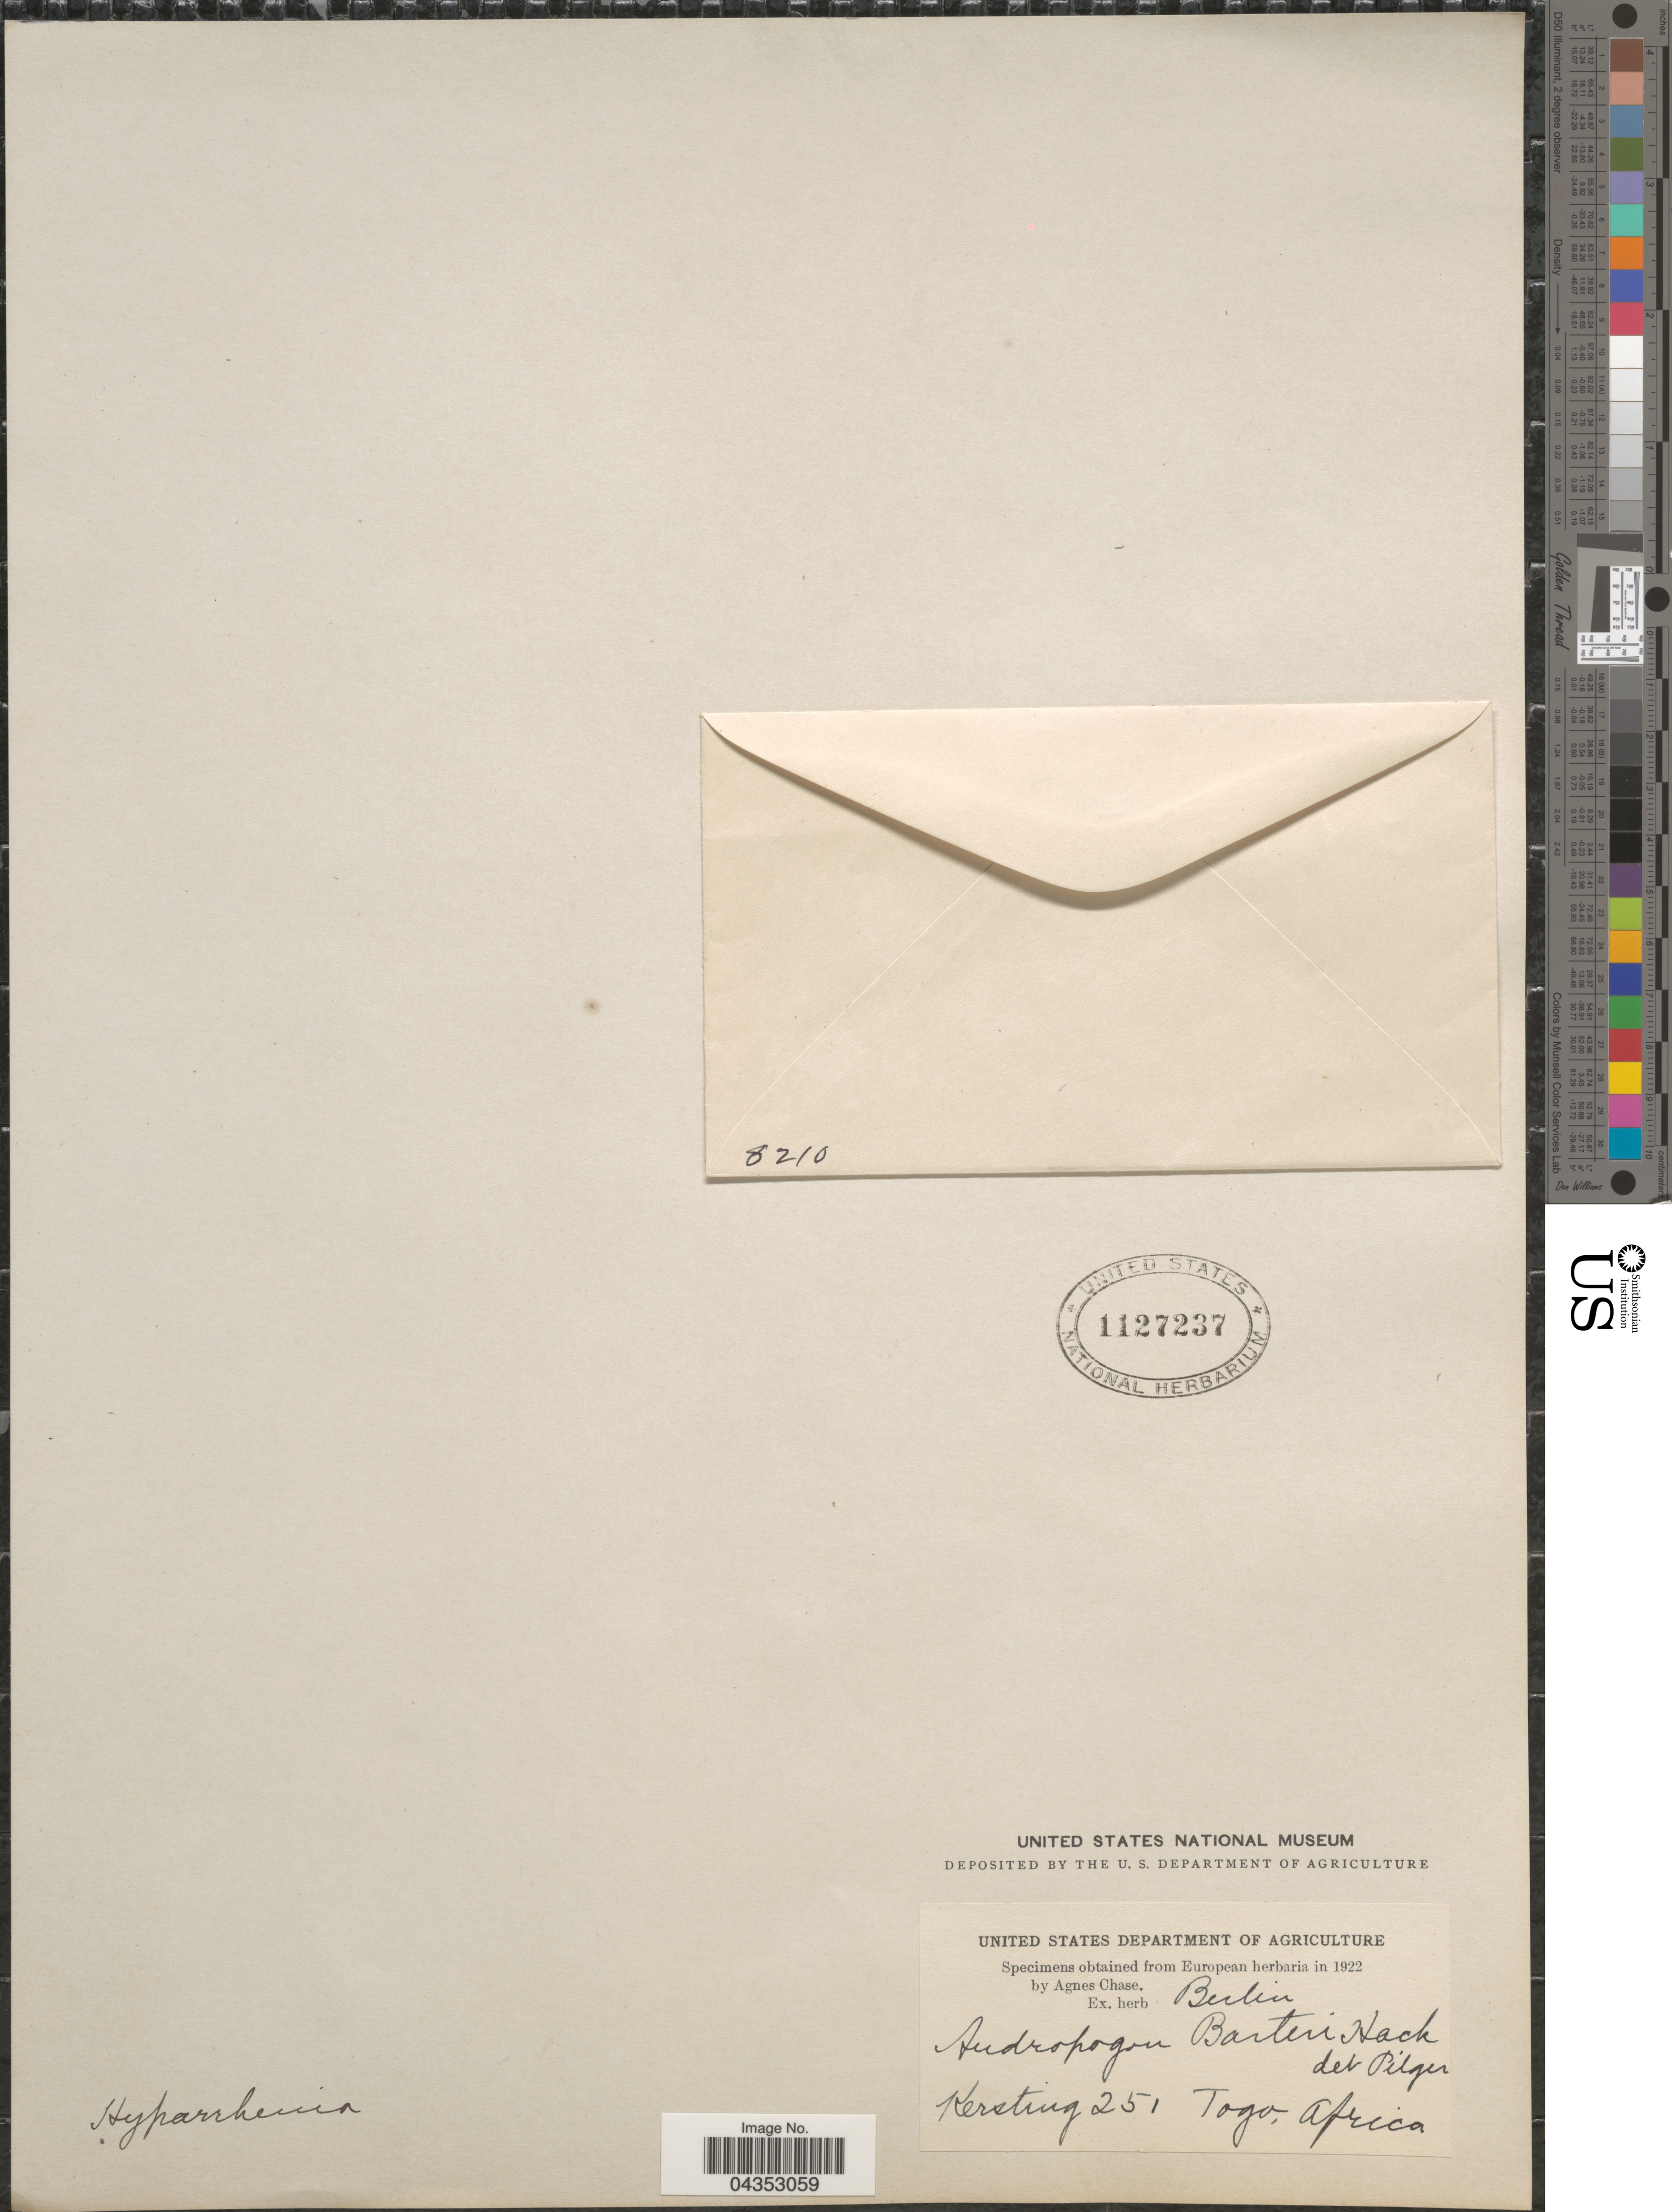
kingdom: Plantae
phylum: Tracheophyta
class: Liliopsida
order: Poales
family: Poaceae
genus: Hyparrhenia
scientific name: Hyparrhenia barteri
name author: (Hack.) Stapf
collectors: -. Kersting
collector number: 251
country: Togo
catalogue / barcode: US 1127237